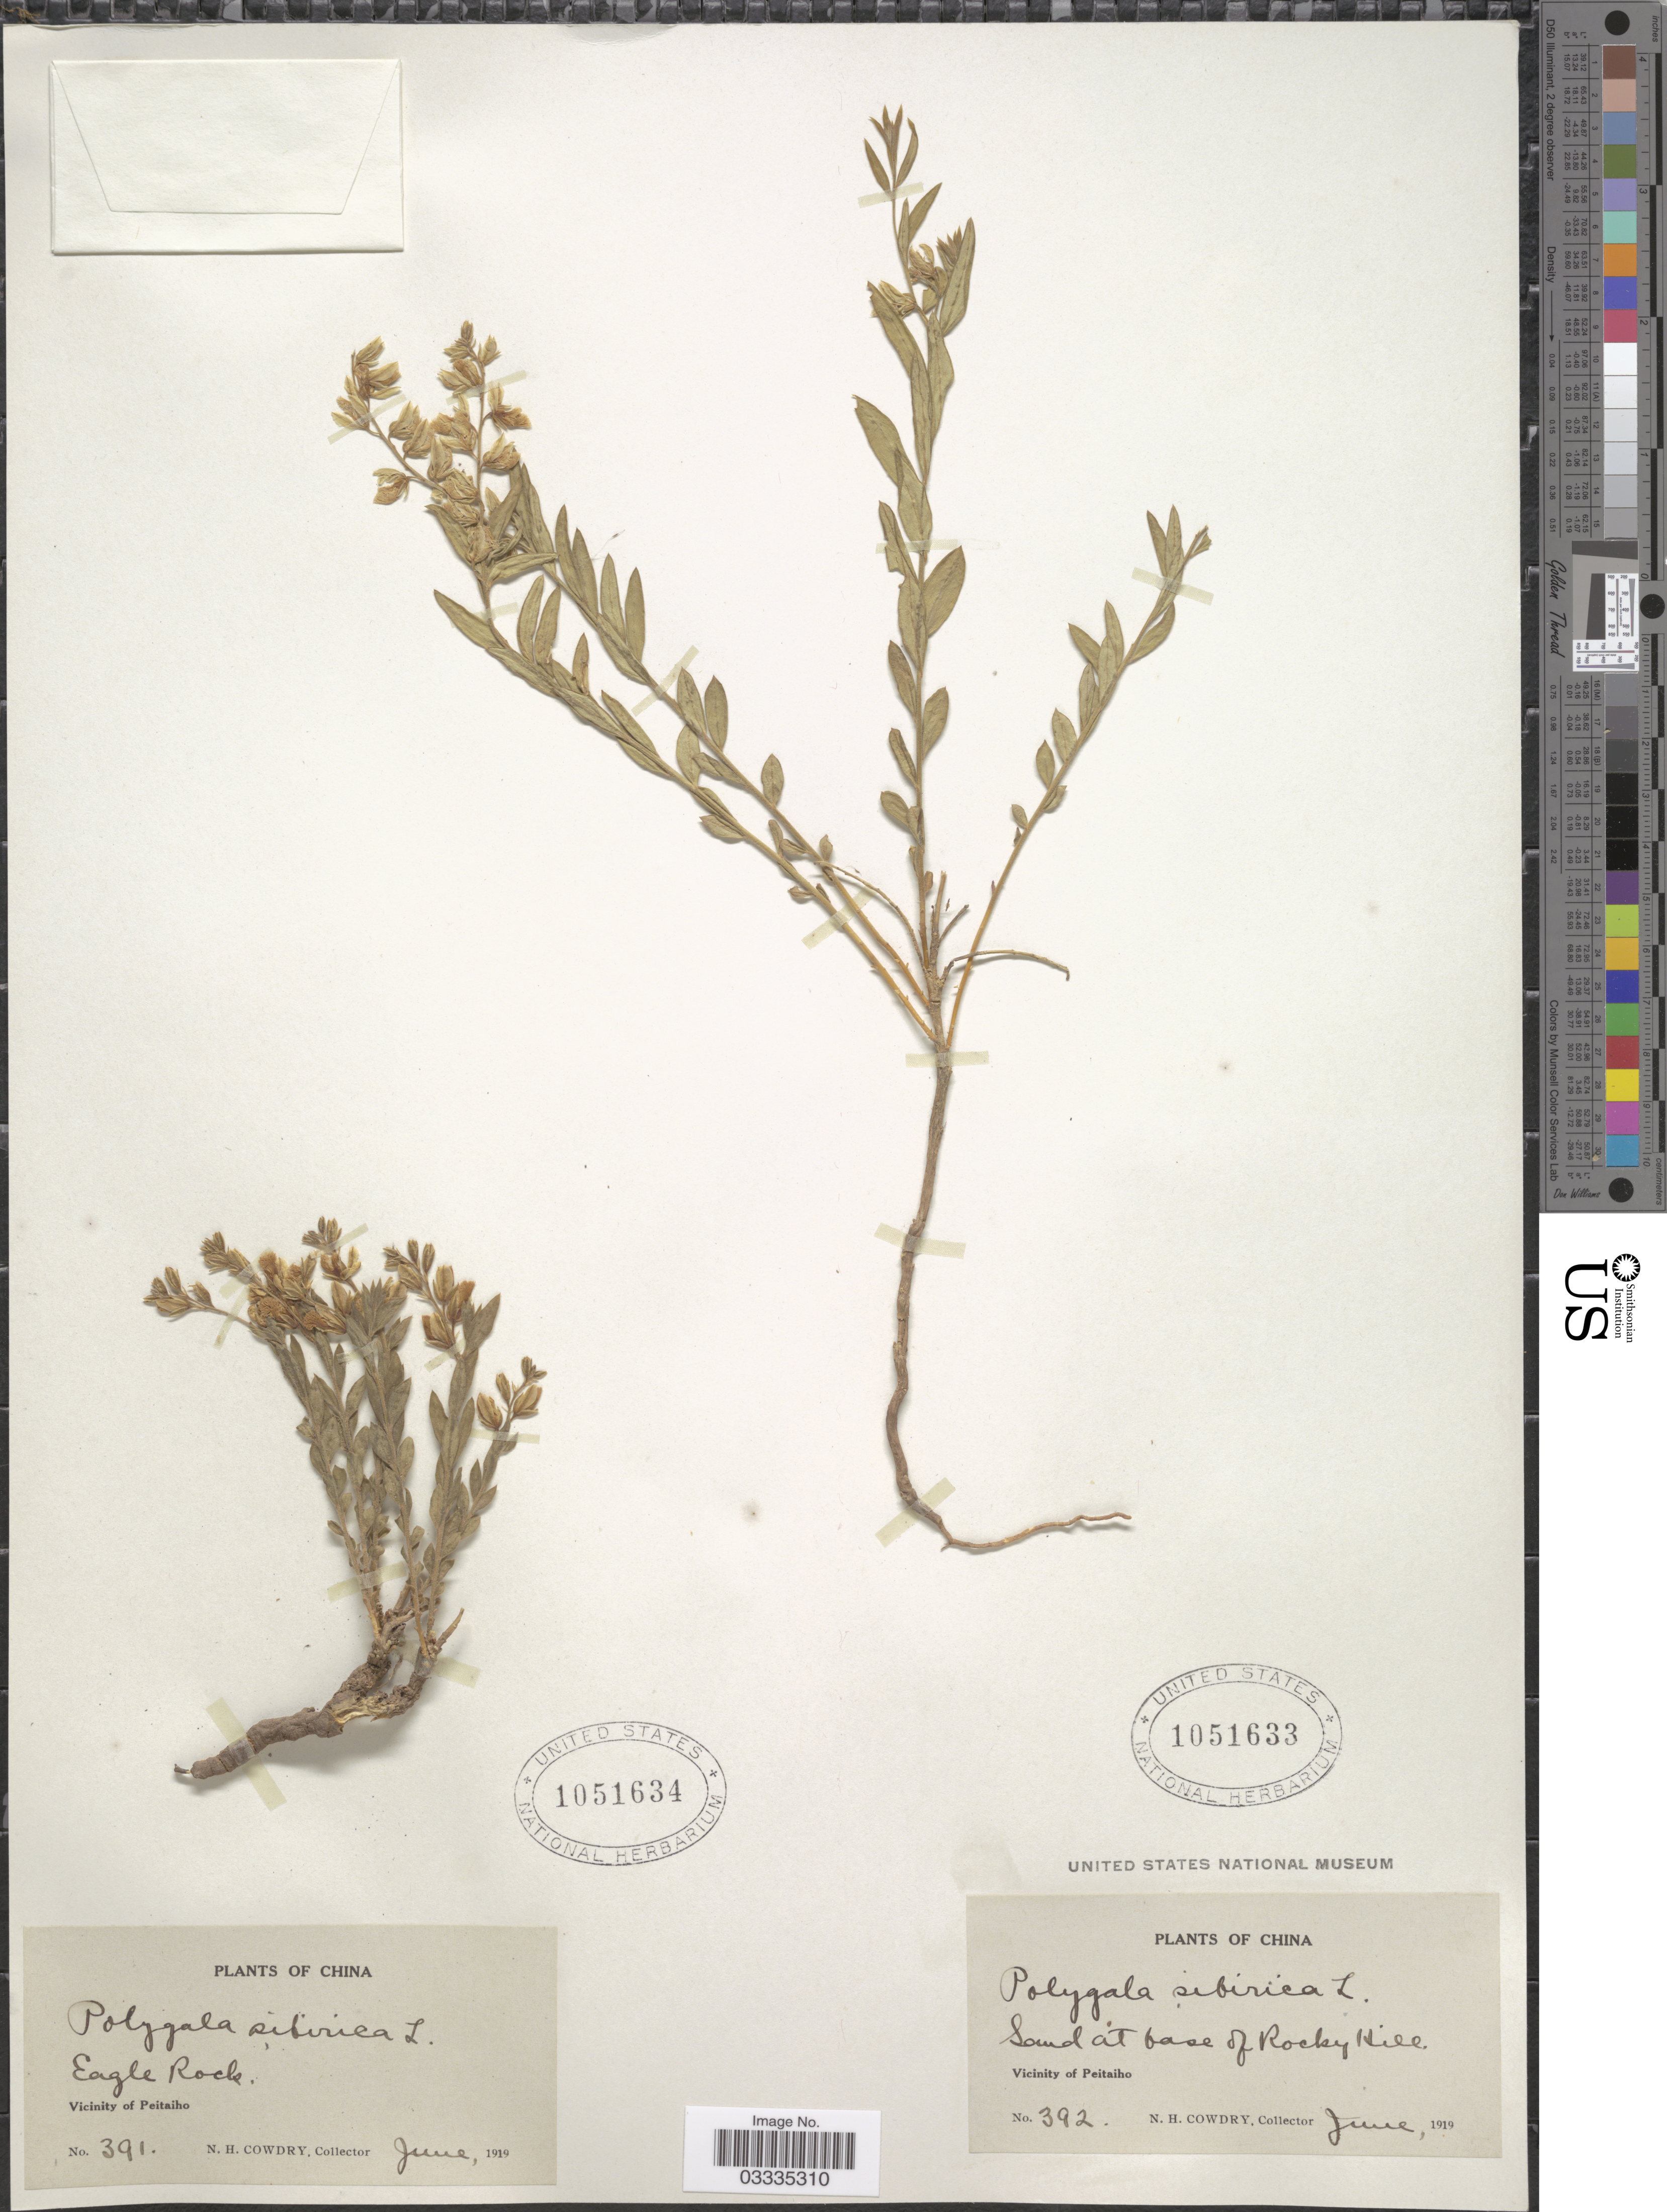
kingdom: Plantae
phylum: Tracheophyta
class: Magnoliopsida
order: Fabales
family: Polygalaceae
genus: Polygala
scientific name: Polygala sibirica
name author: L.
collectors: N. H. Cowdry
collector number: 391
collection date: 1919-06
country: China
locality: Eagle Rock. Vicinity of Peitaiho.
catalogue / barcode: US 1051634-2